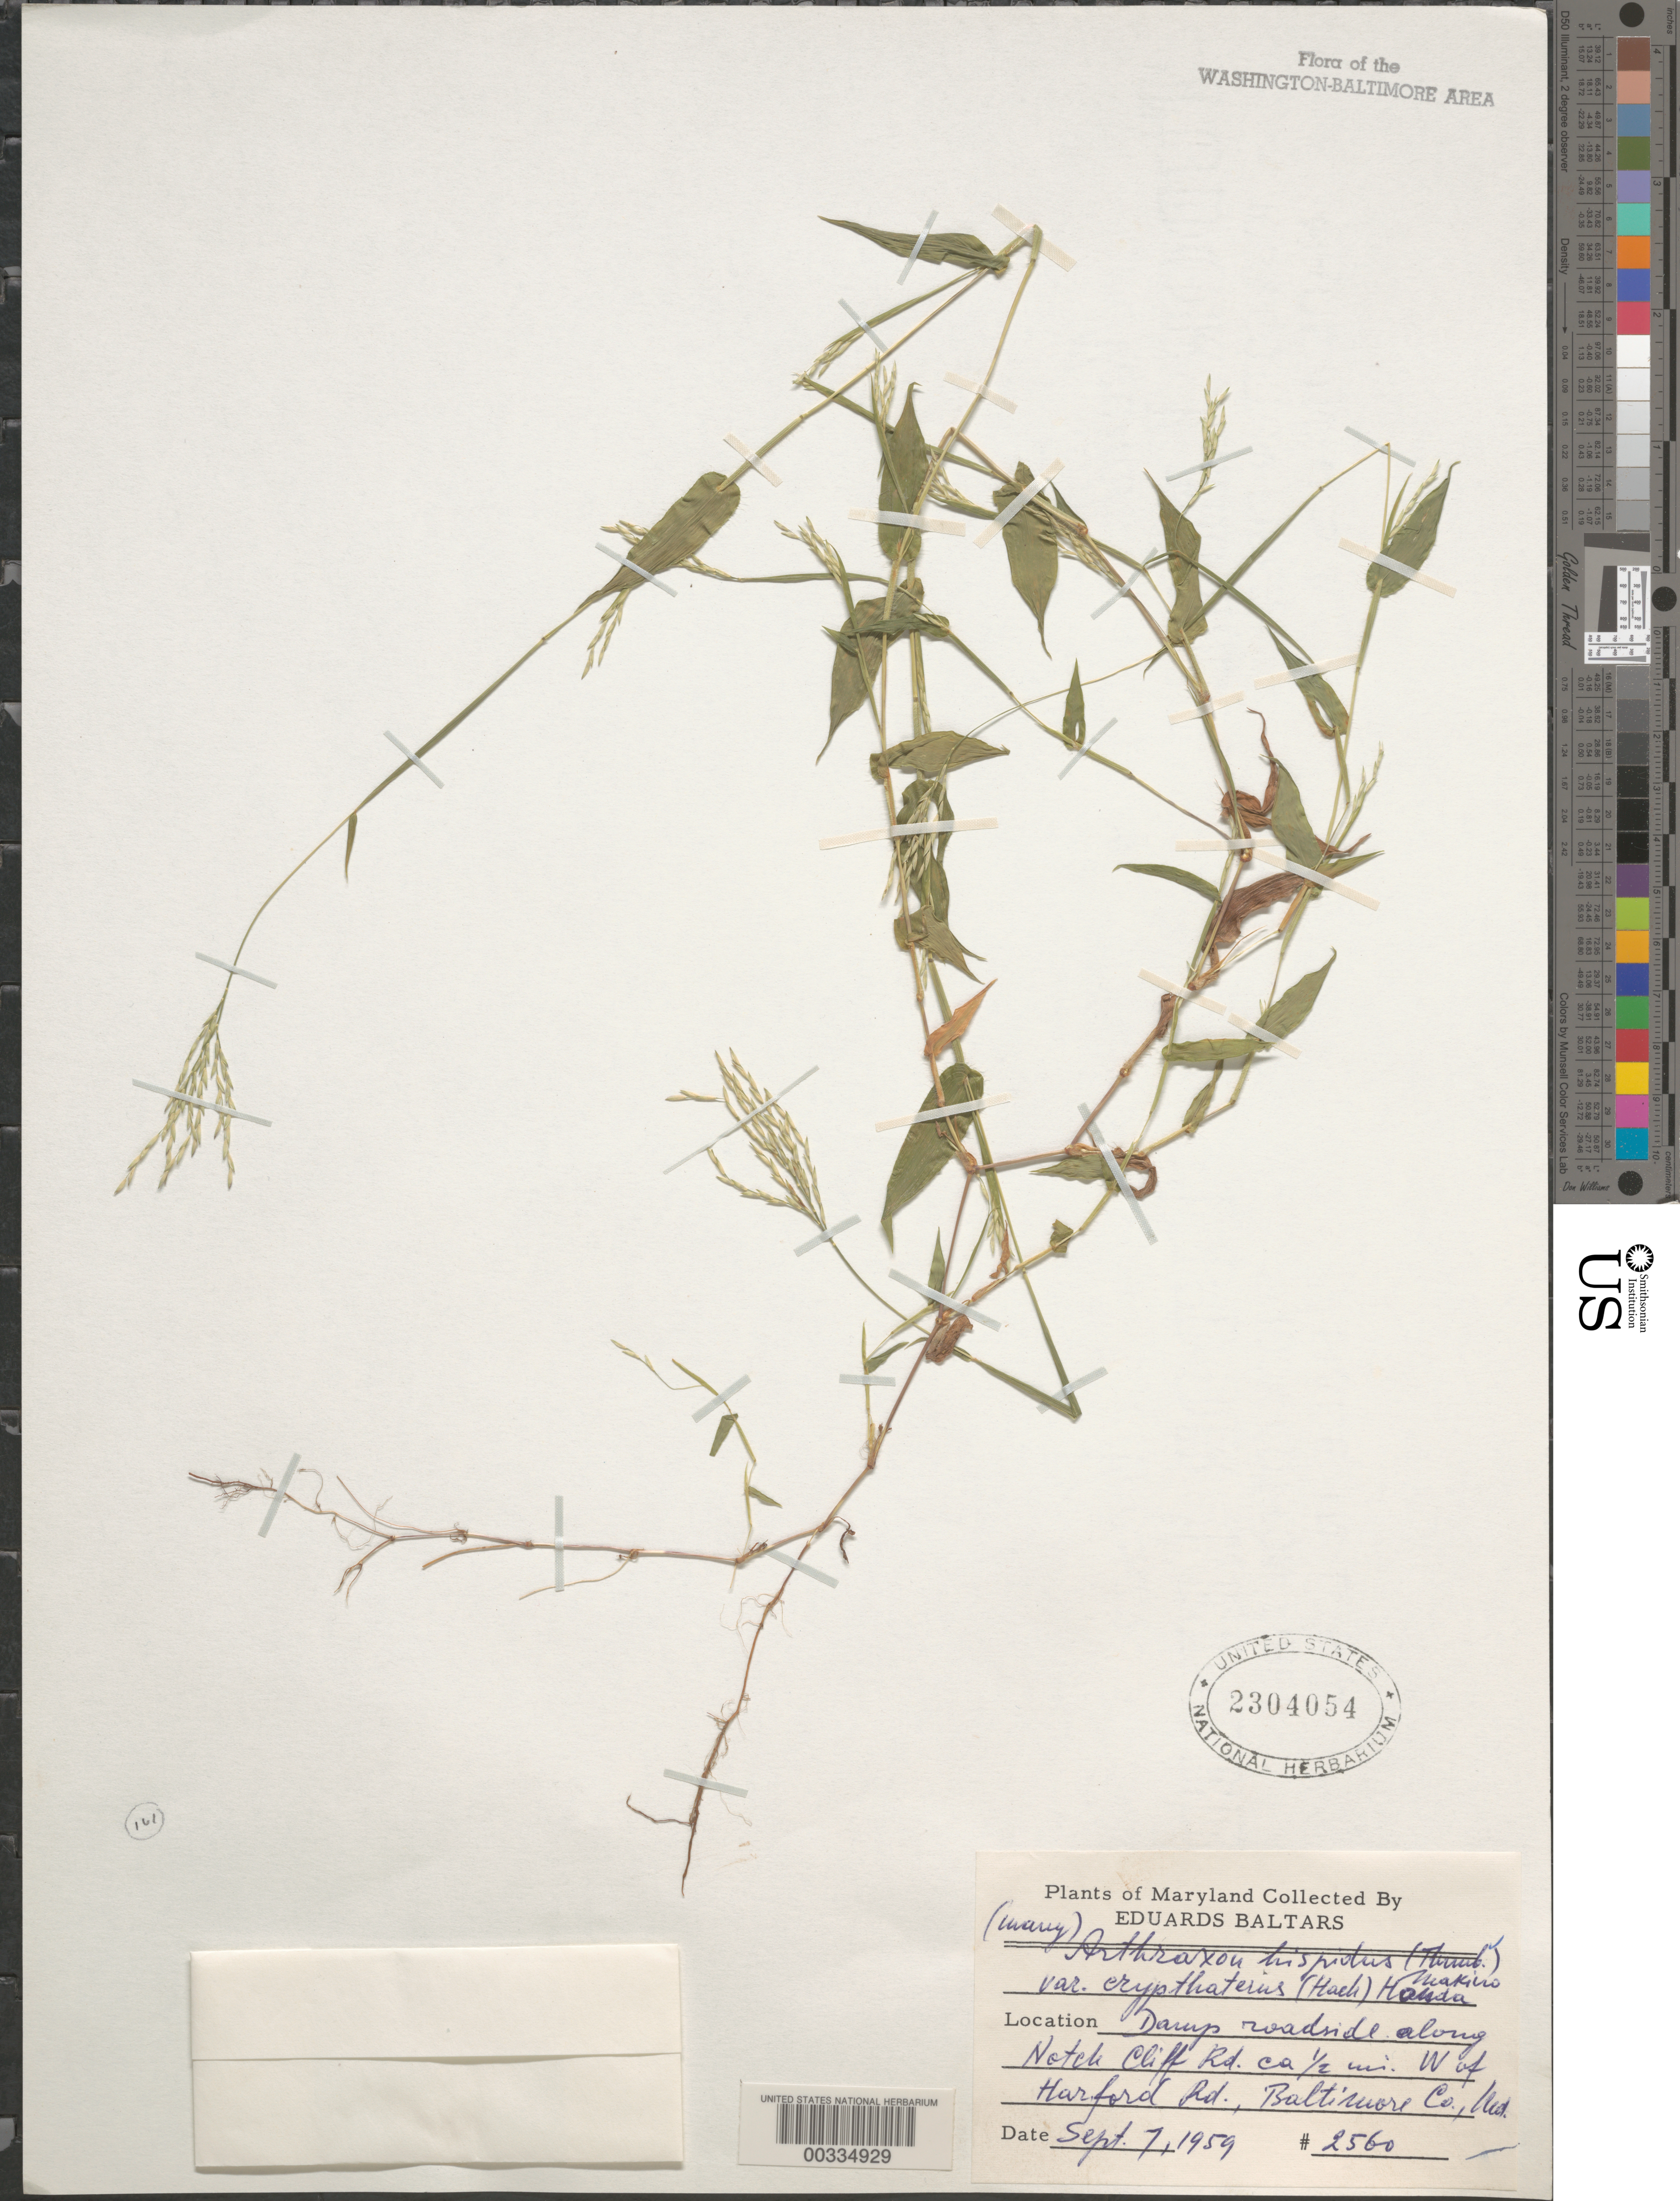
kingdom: Plantae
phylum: Tracheophyta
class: Liliopsida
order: Poales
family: Poaceae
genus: Arthraxon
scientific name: Arthraxon hispidus var. cryptatherus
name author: (Hack.) Honda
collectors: E. Baltars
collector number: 2560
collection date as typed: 07 Sep 1959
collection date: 1959-09-07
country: United States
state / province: Maryland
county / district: Baltimore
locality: Notch Cliff Road, west of Harford road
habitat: Damp roadside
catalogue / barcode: US 2304054